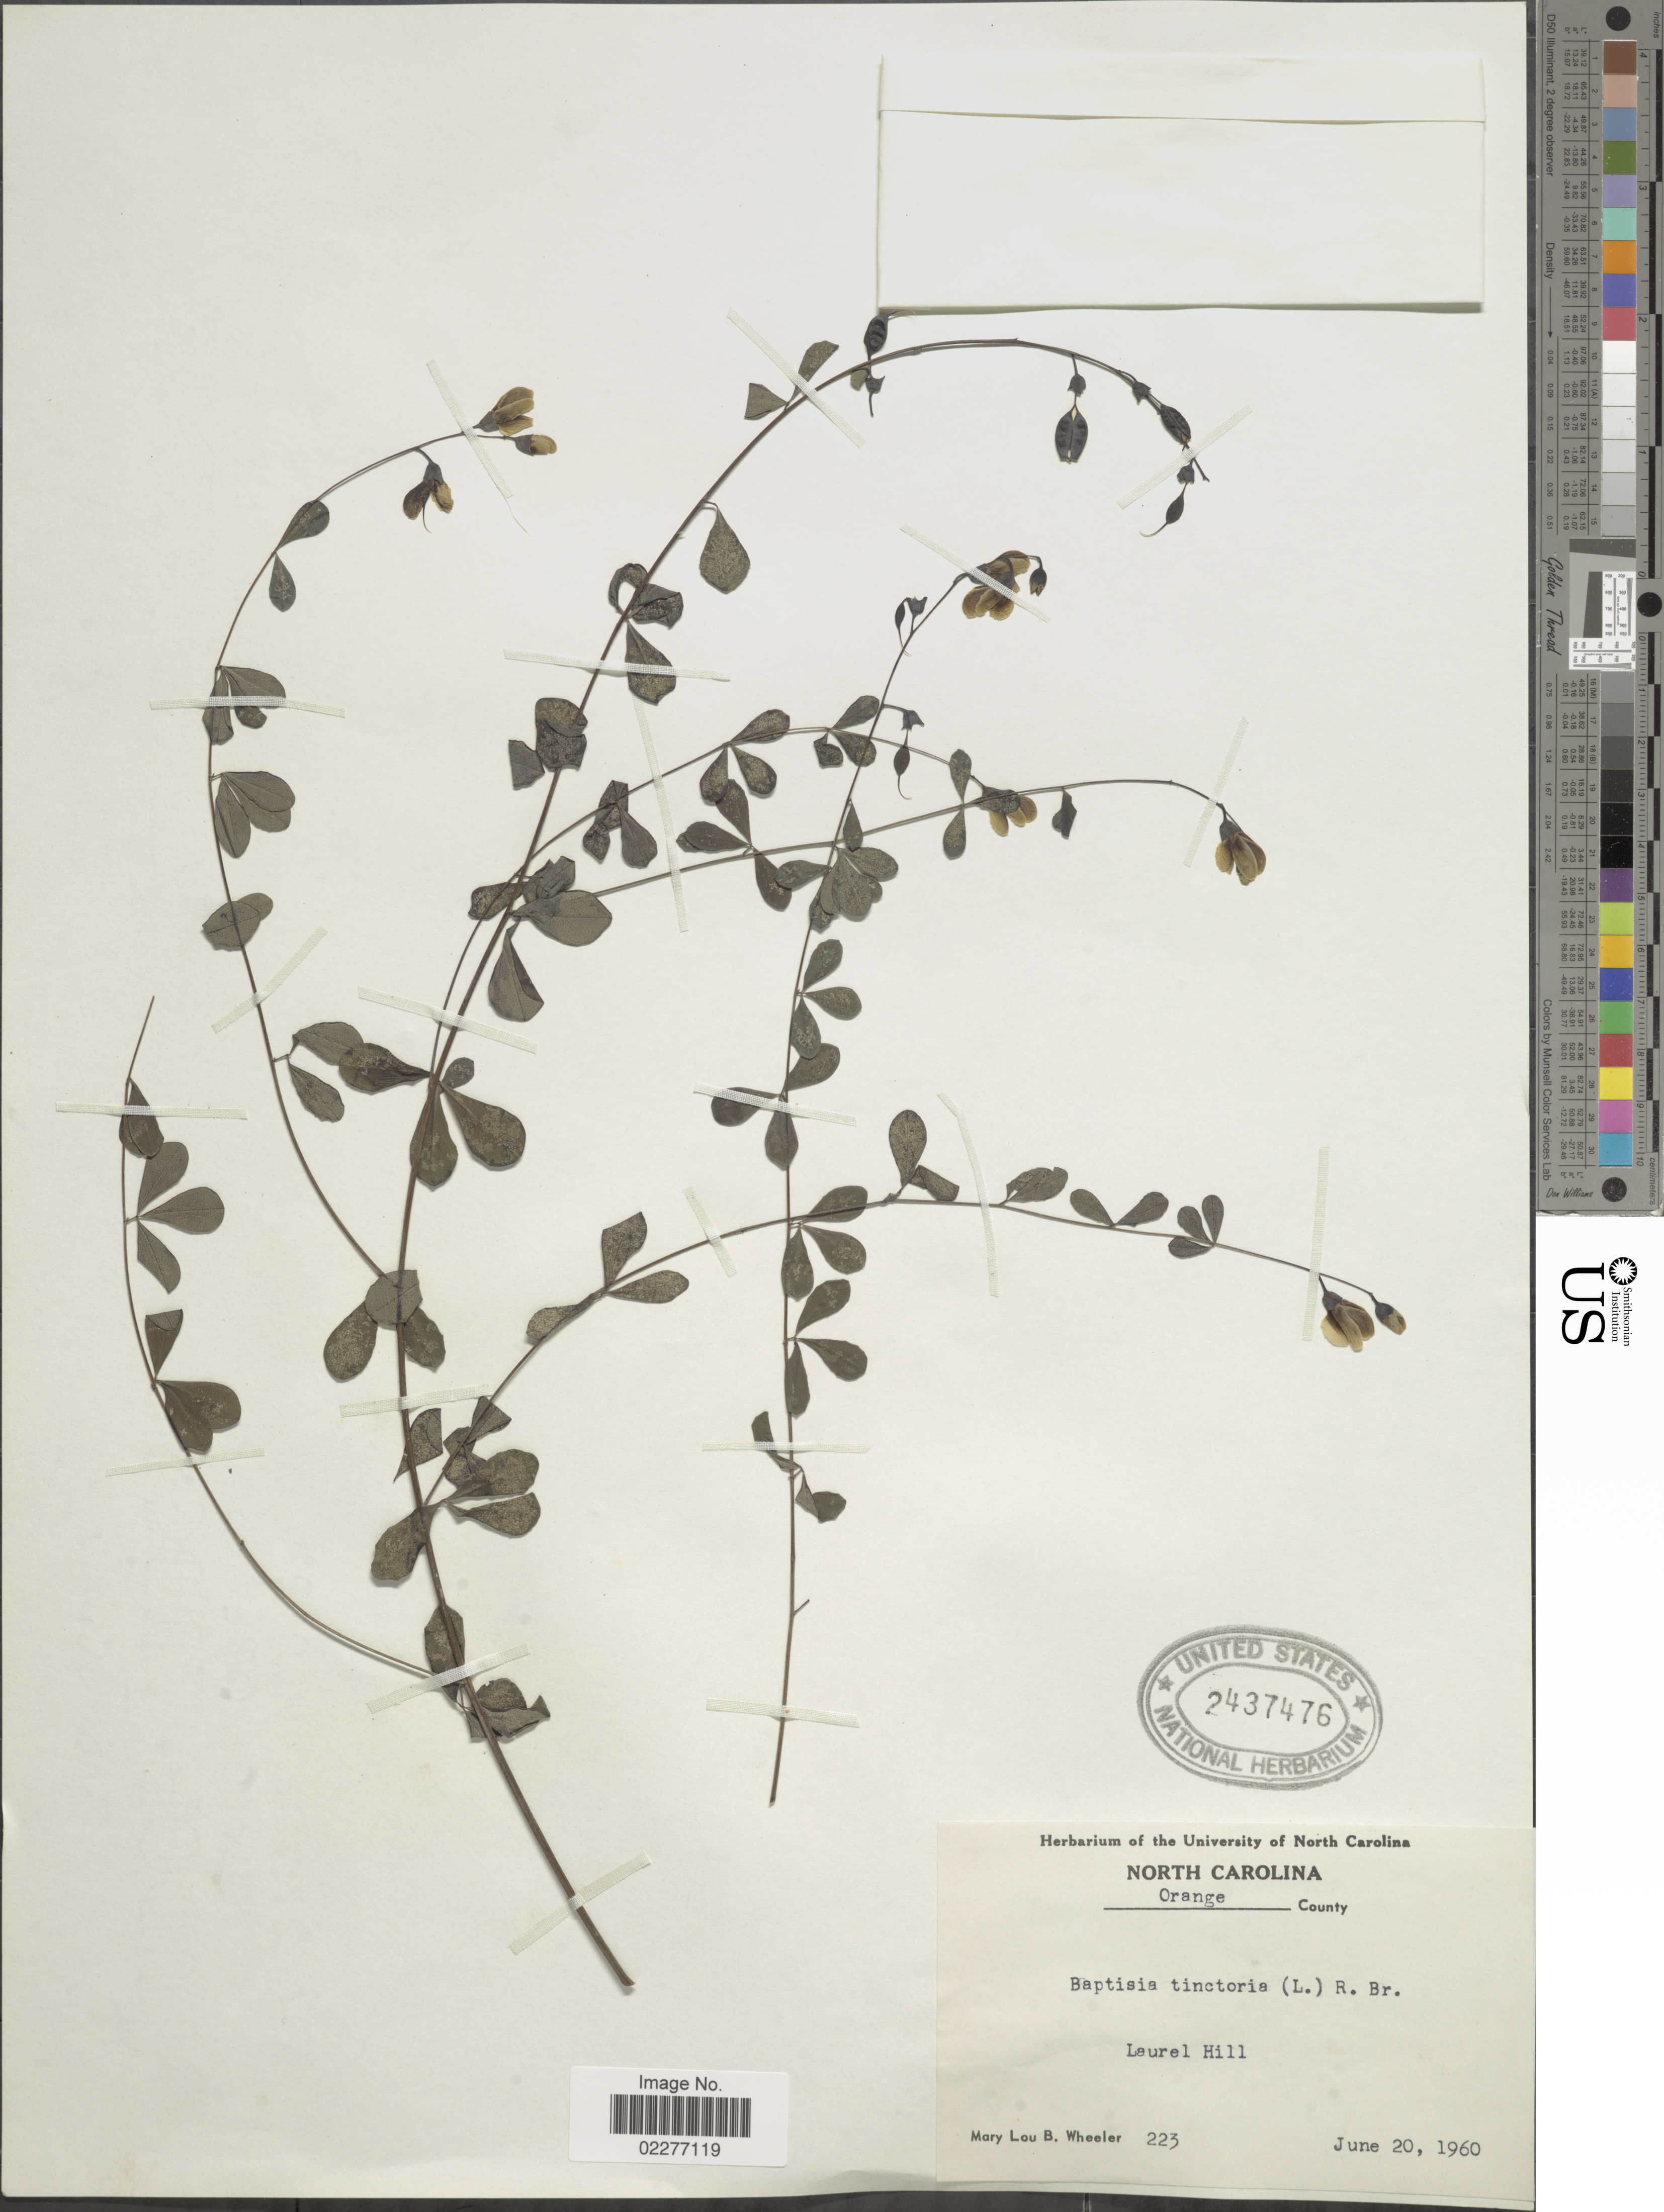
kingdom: Plantae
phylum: Tracheophyta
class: Magnoliopsida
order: Fabales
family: Fabaceae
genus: Baptisia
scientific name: Baptisia tinctoria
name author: (L.) R. Br.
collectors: M. Wheeler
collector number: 223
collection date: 1960-06-20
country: United States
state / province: North Carolina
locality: Orange County, Laurel Hill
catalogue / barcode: US 2437476